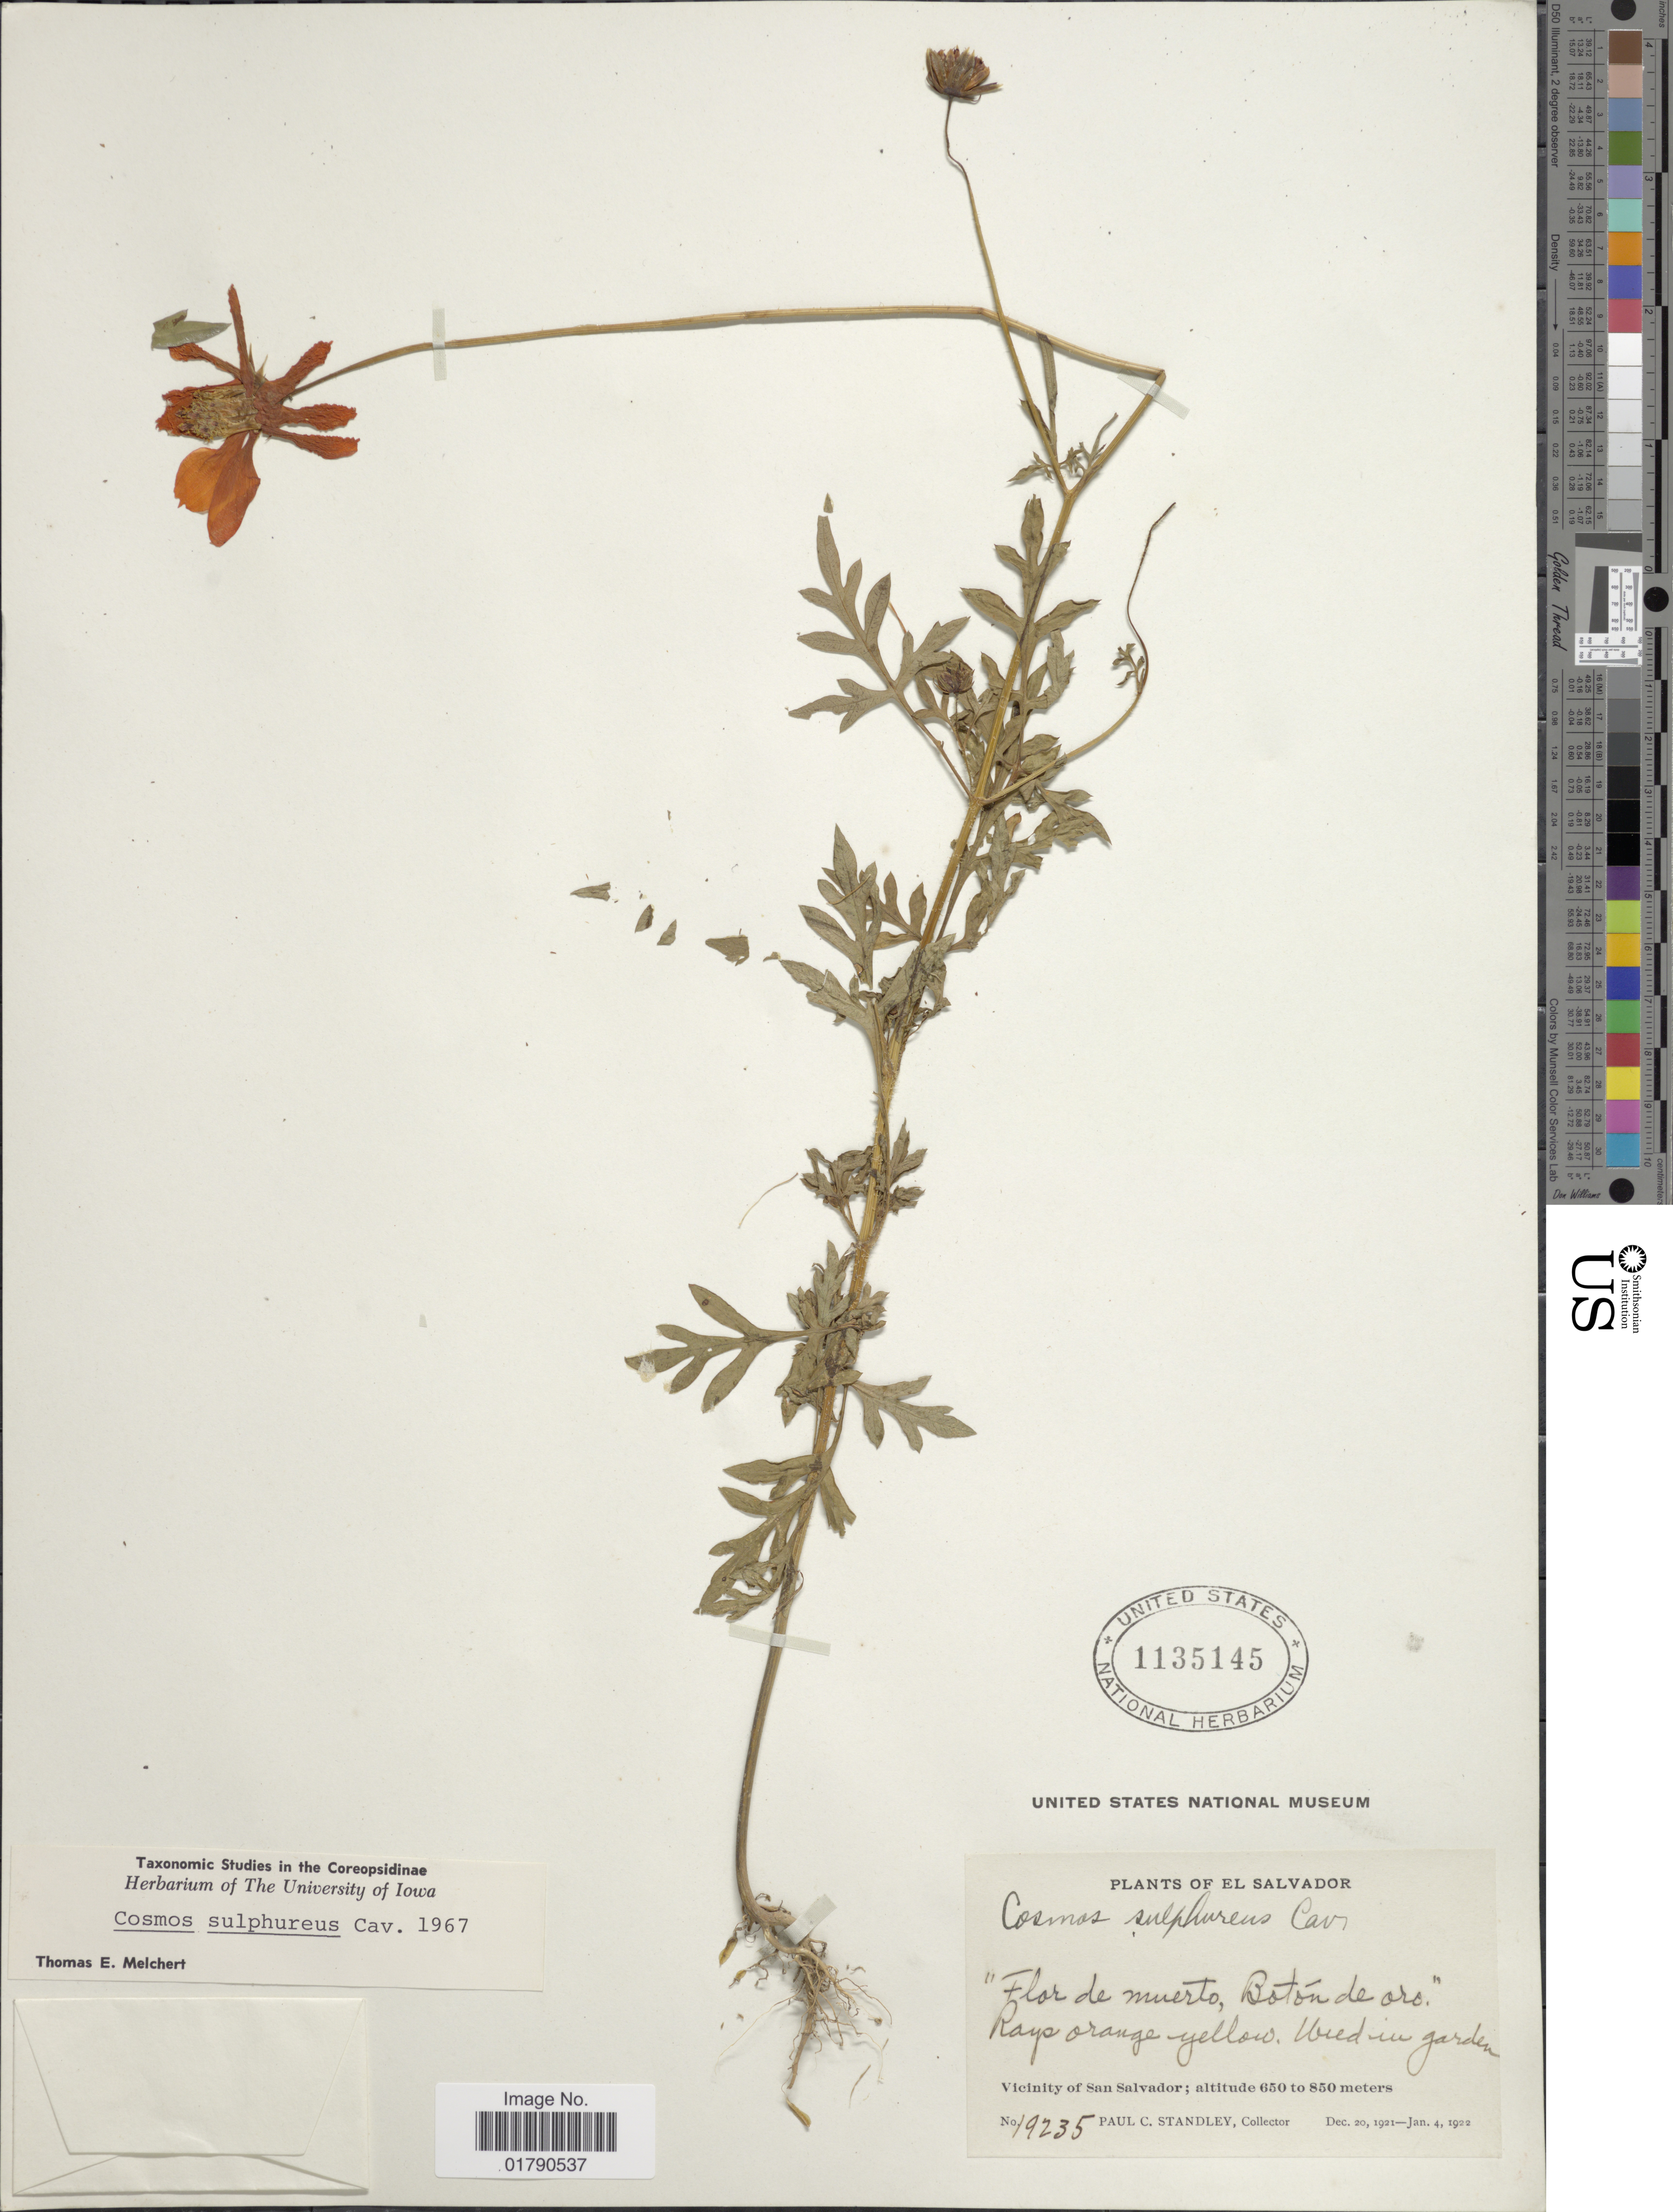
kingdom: Plantae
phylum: Tracheophyta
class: Magnoliopsida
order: Asterales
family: Asteraceae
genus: Cosmos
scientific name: Cosmos sulphureus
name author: Cav.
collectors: P. C. Standley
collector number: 19235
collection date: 1921-12-20/1922-01-04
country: El Salvador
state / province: San Salvador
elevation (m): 650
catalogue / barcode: US 1135145